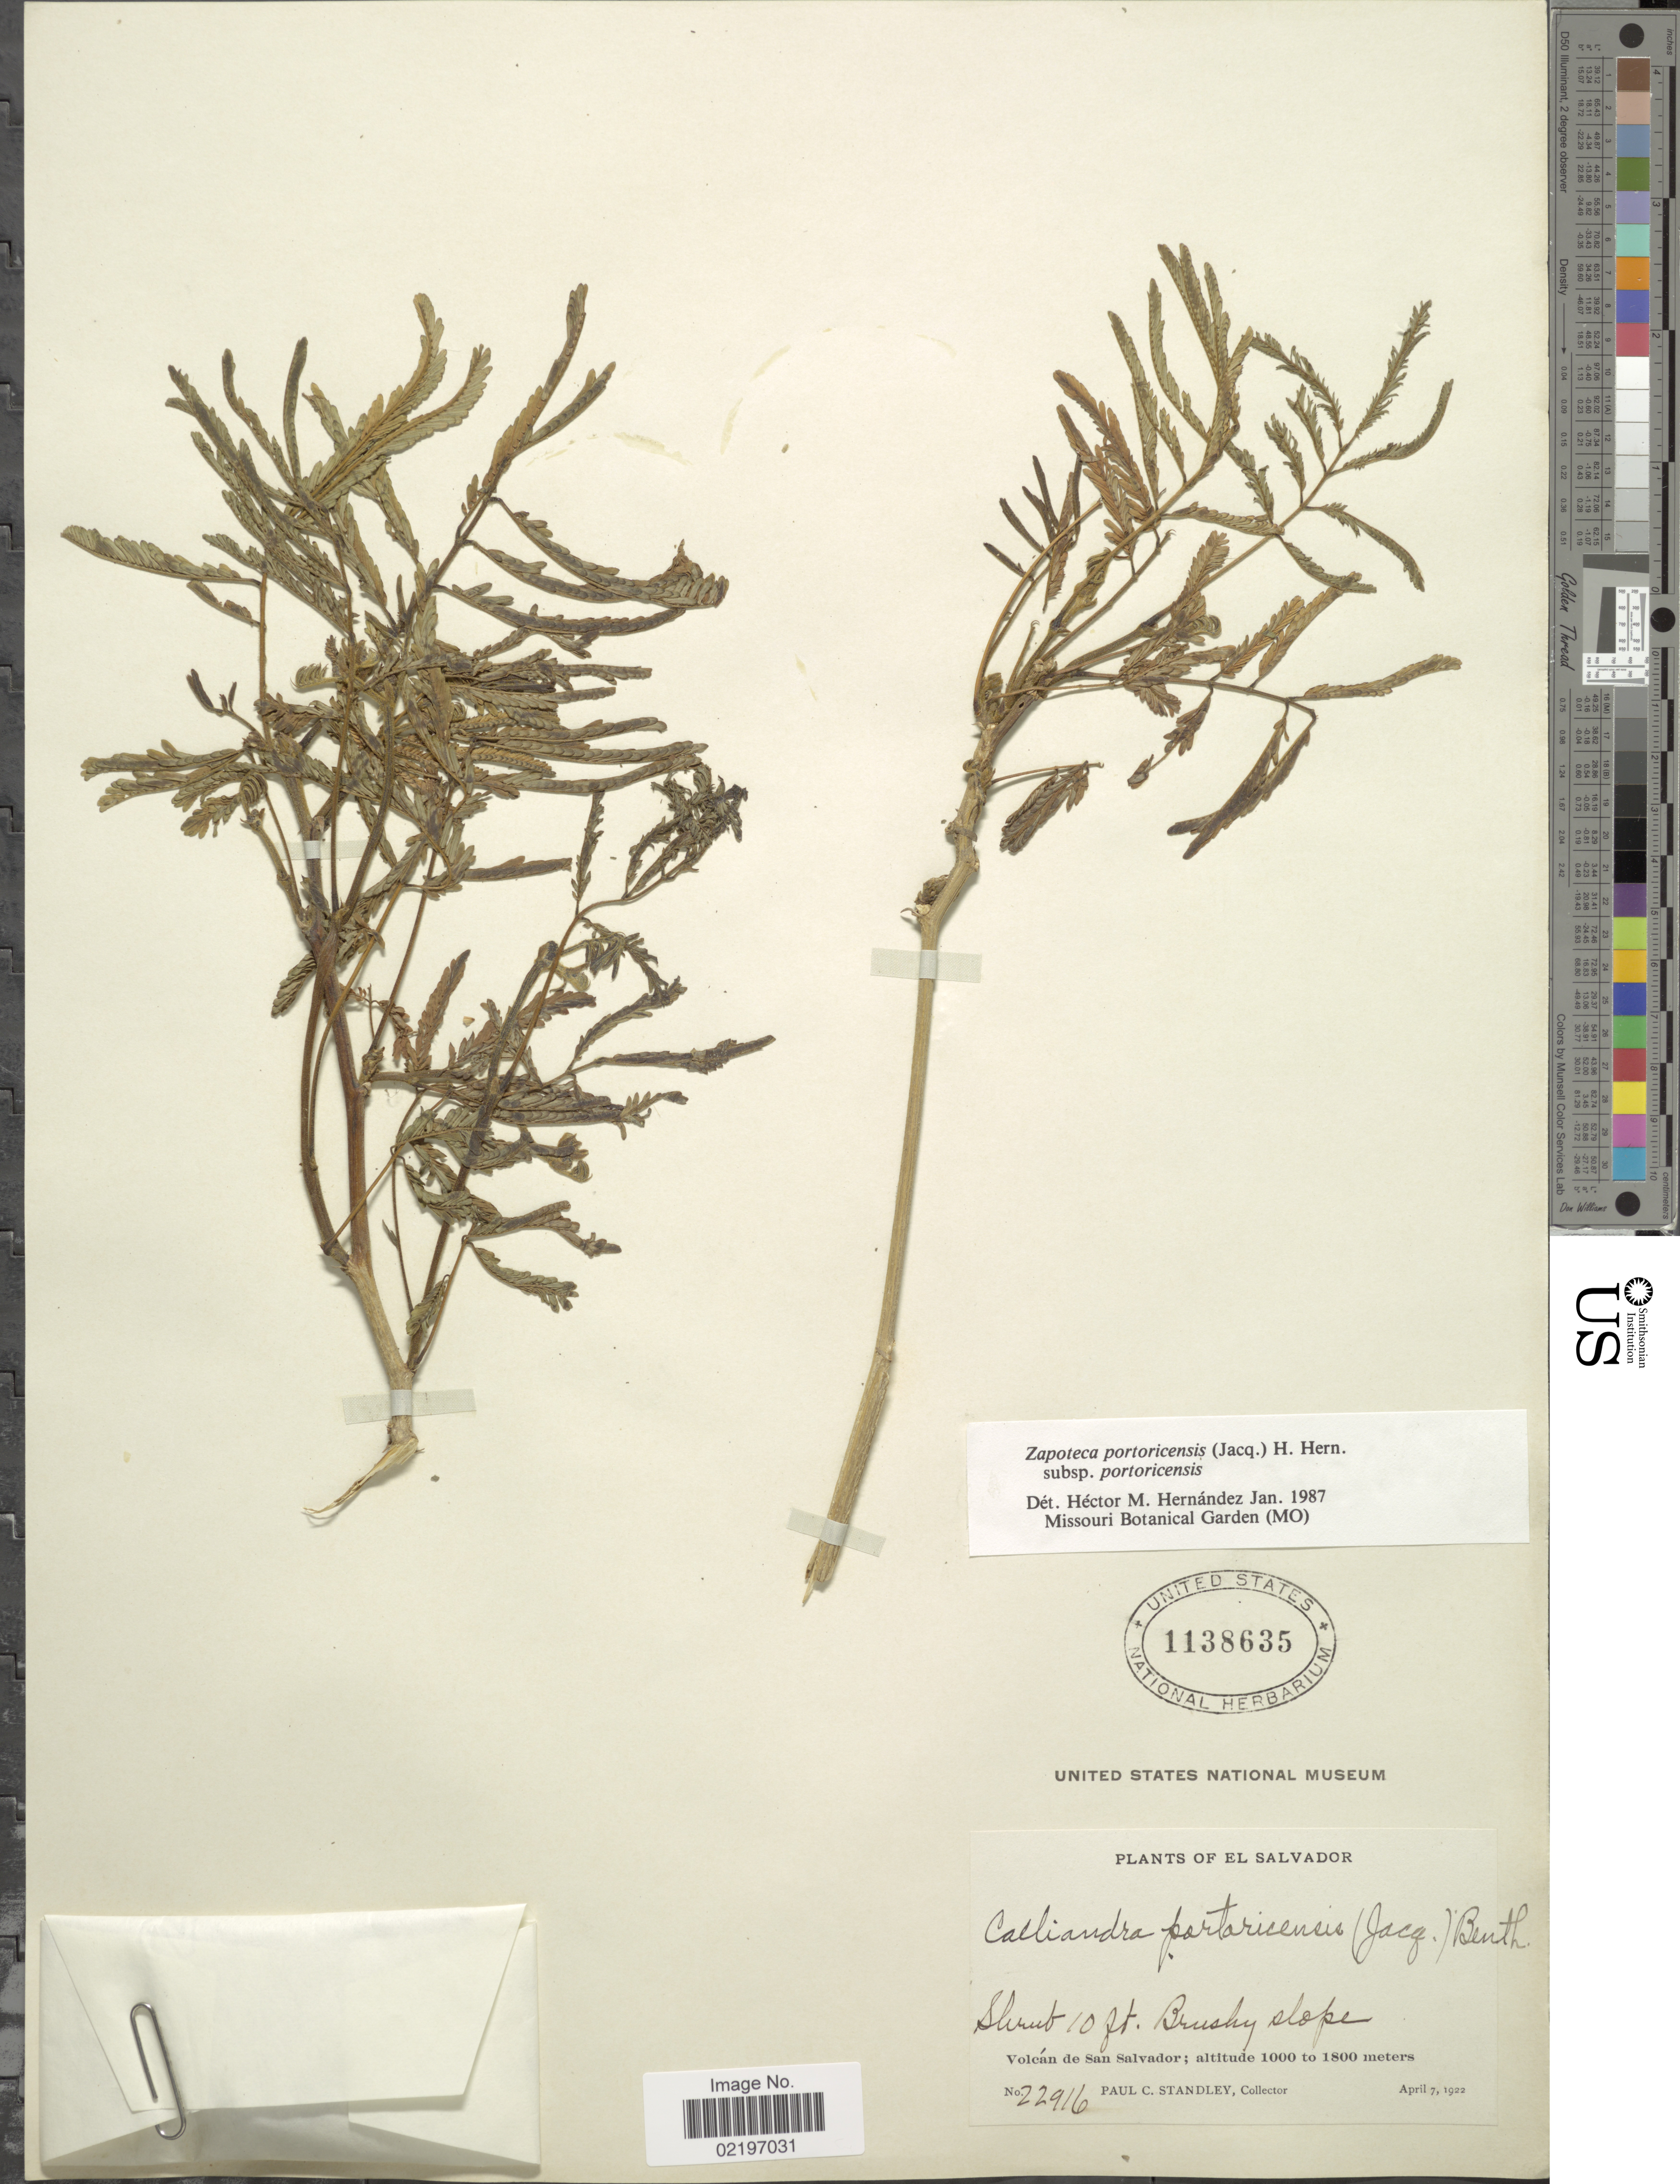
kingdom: Plantae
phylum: Tracheophyta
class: Magnoliopsida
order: Fabales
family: Fabaceae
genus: Zapoteca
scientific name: Zapoteca portoricensis subsp. portoricensis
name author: (Jacq.) H.M. Hern.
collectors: P. C. Standley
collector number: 22916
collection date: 1922-04-07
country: El Salvador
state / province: San Salvador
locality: Volcan de San Salvador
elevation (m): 1000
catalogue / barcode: US 1138635